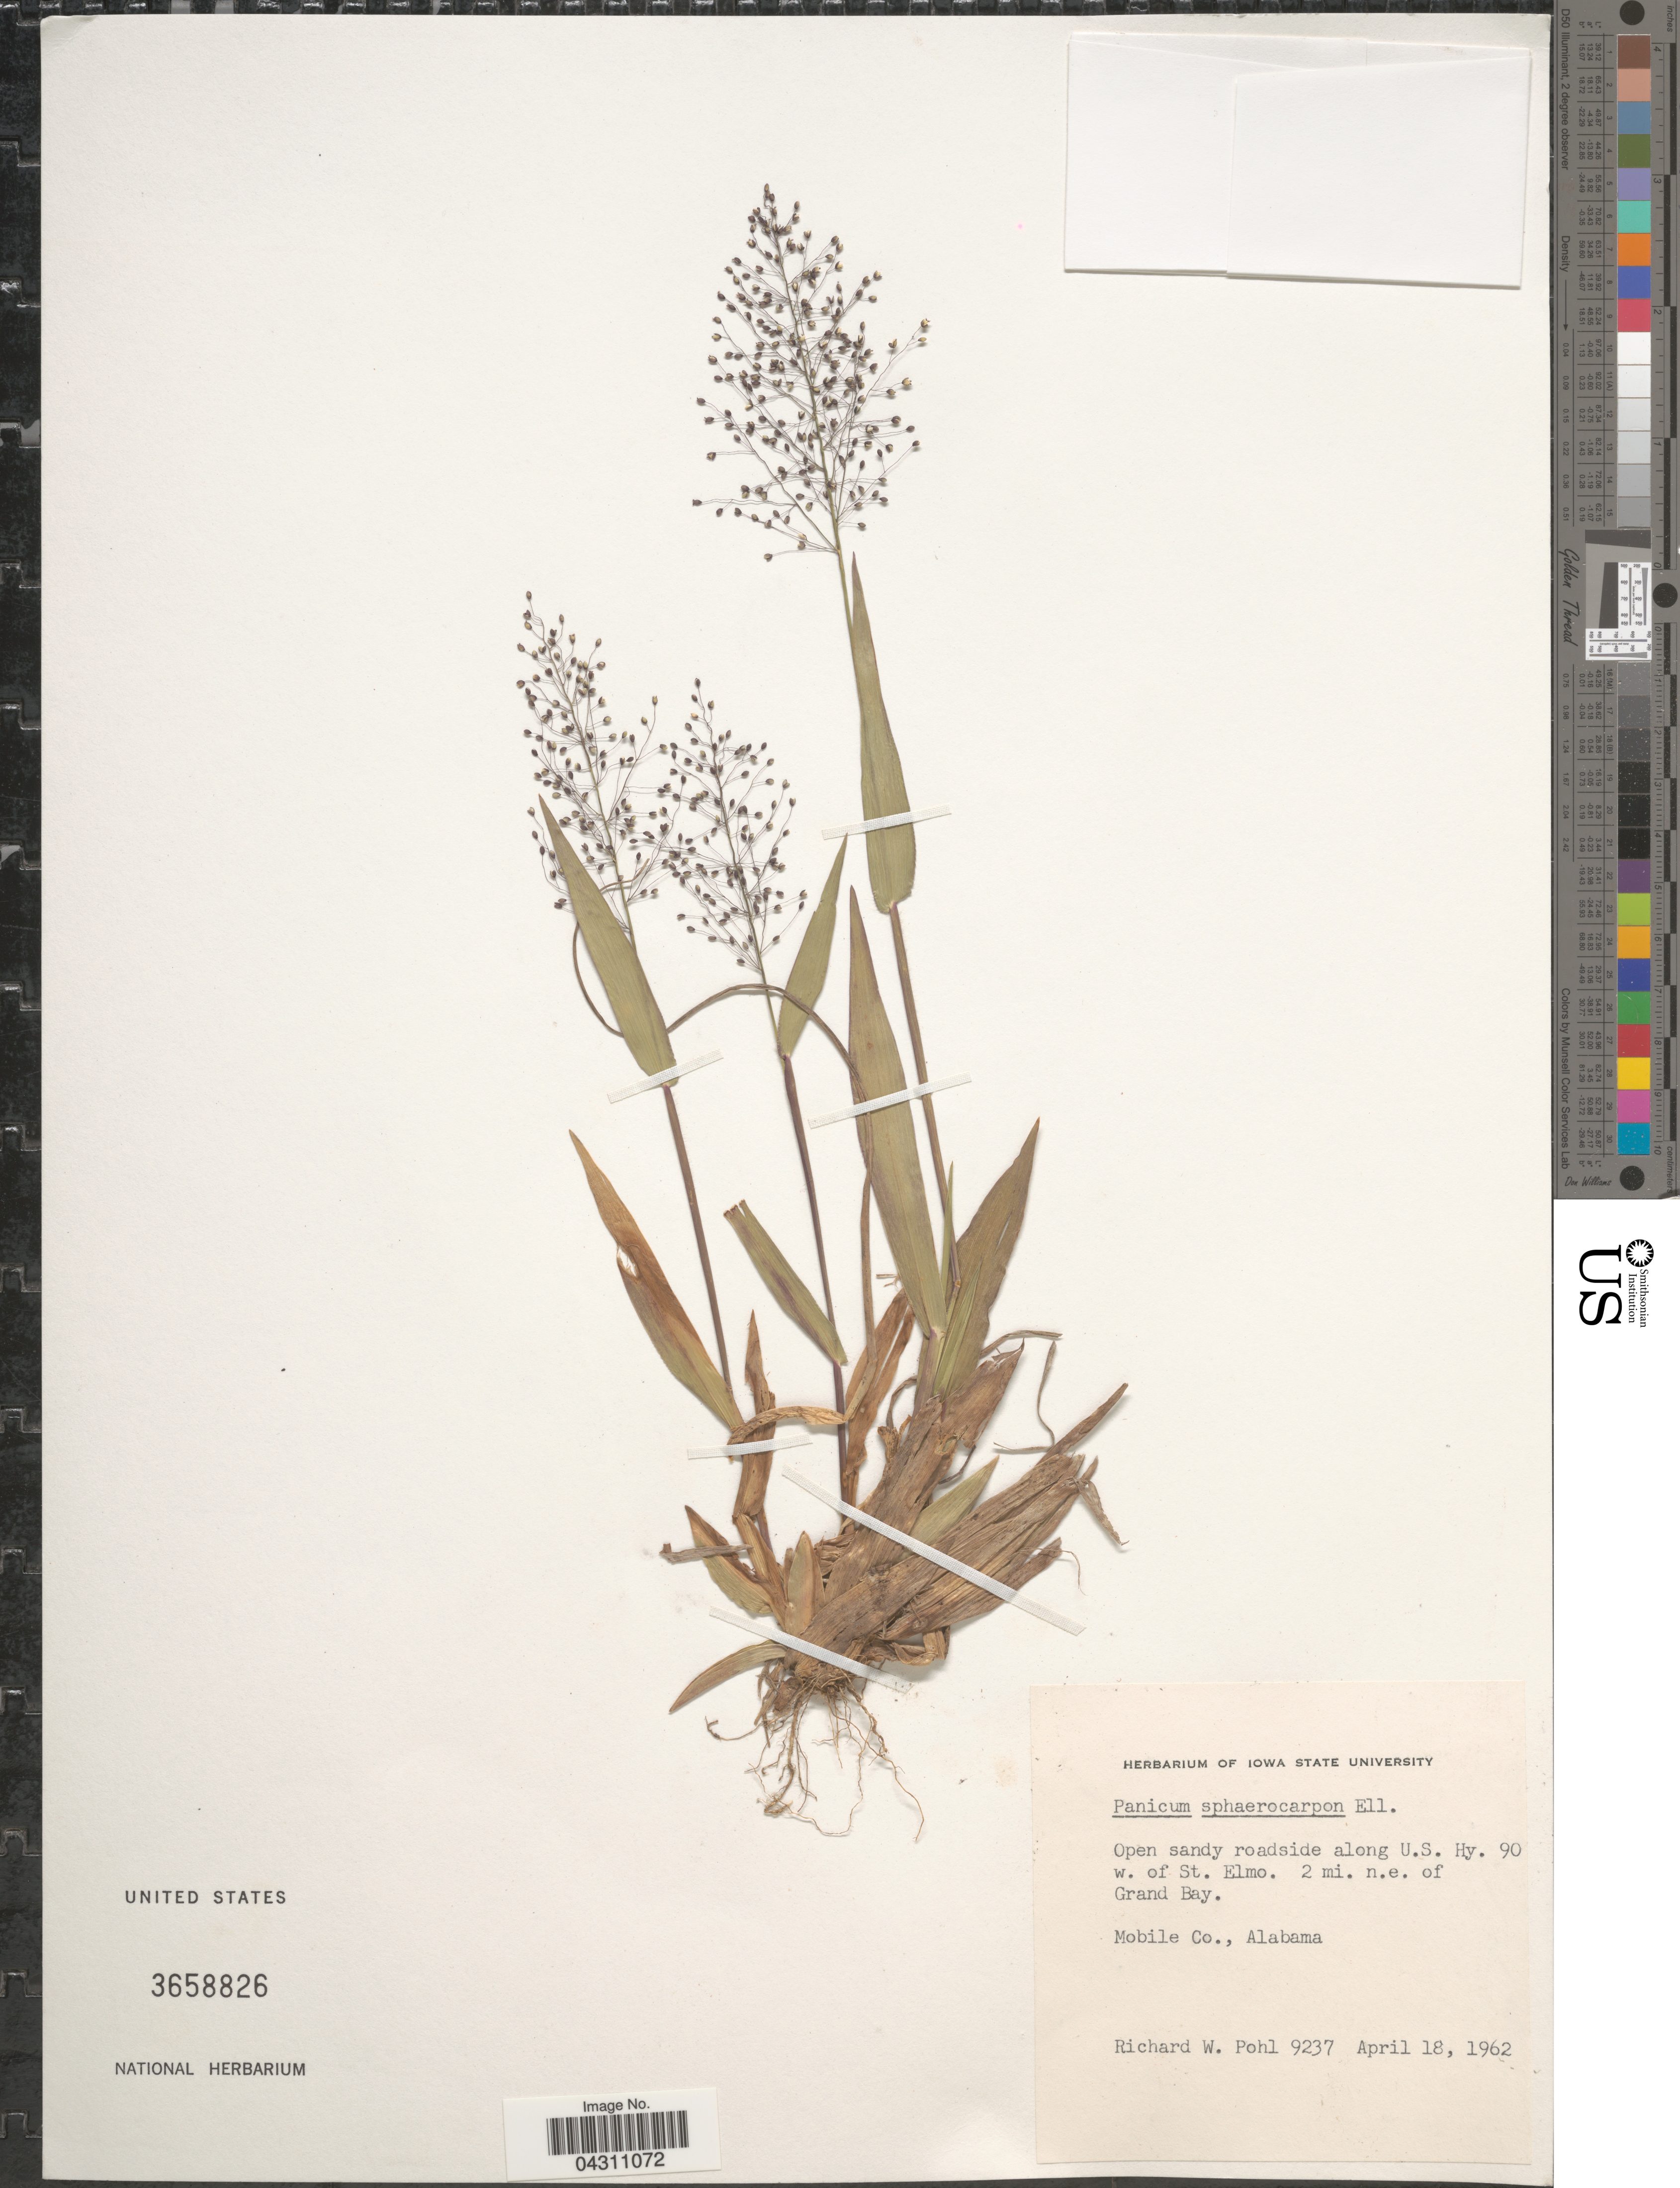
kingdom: Plantae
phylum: Tracheophyta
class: Liliopsida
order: Poales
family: Poaceae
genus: Dichanthelium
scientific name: Dichanthelium sphaerocarpon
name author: (Elliott) Gould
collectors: R. W. Pohl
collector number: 9237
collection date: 1962-04-18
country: United States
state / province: Alabama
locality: Open sandy roadside along U.S. Hy. 90 w. of St. Elmo. 2 mi. n.e. of Grand Bay. Mobile Co.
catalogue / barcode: US 3658826